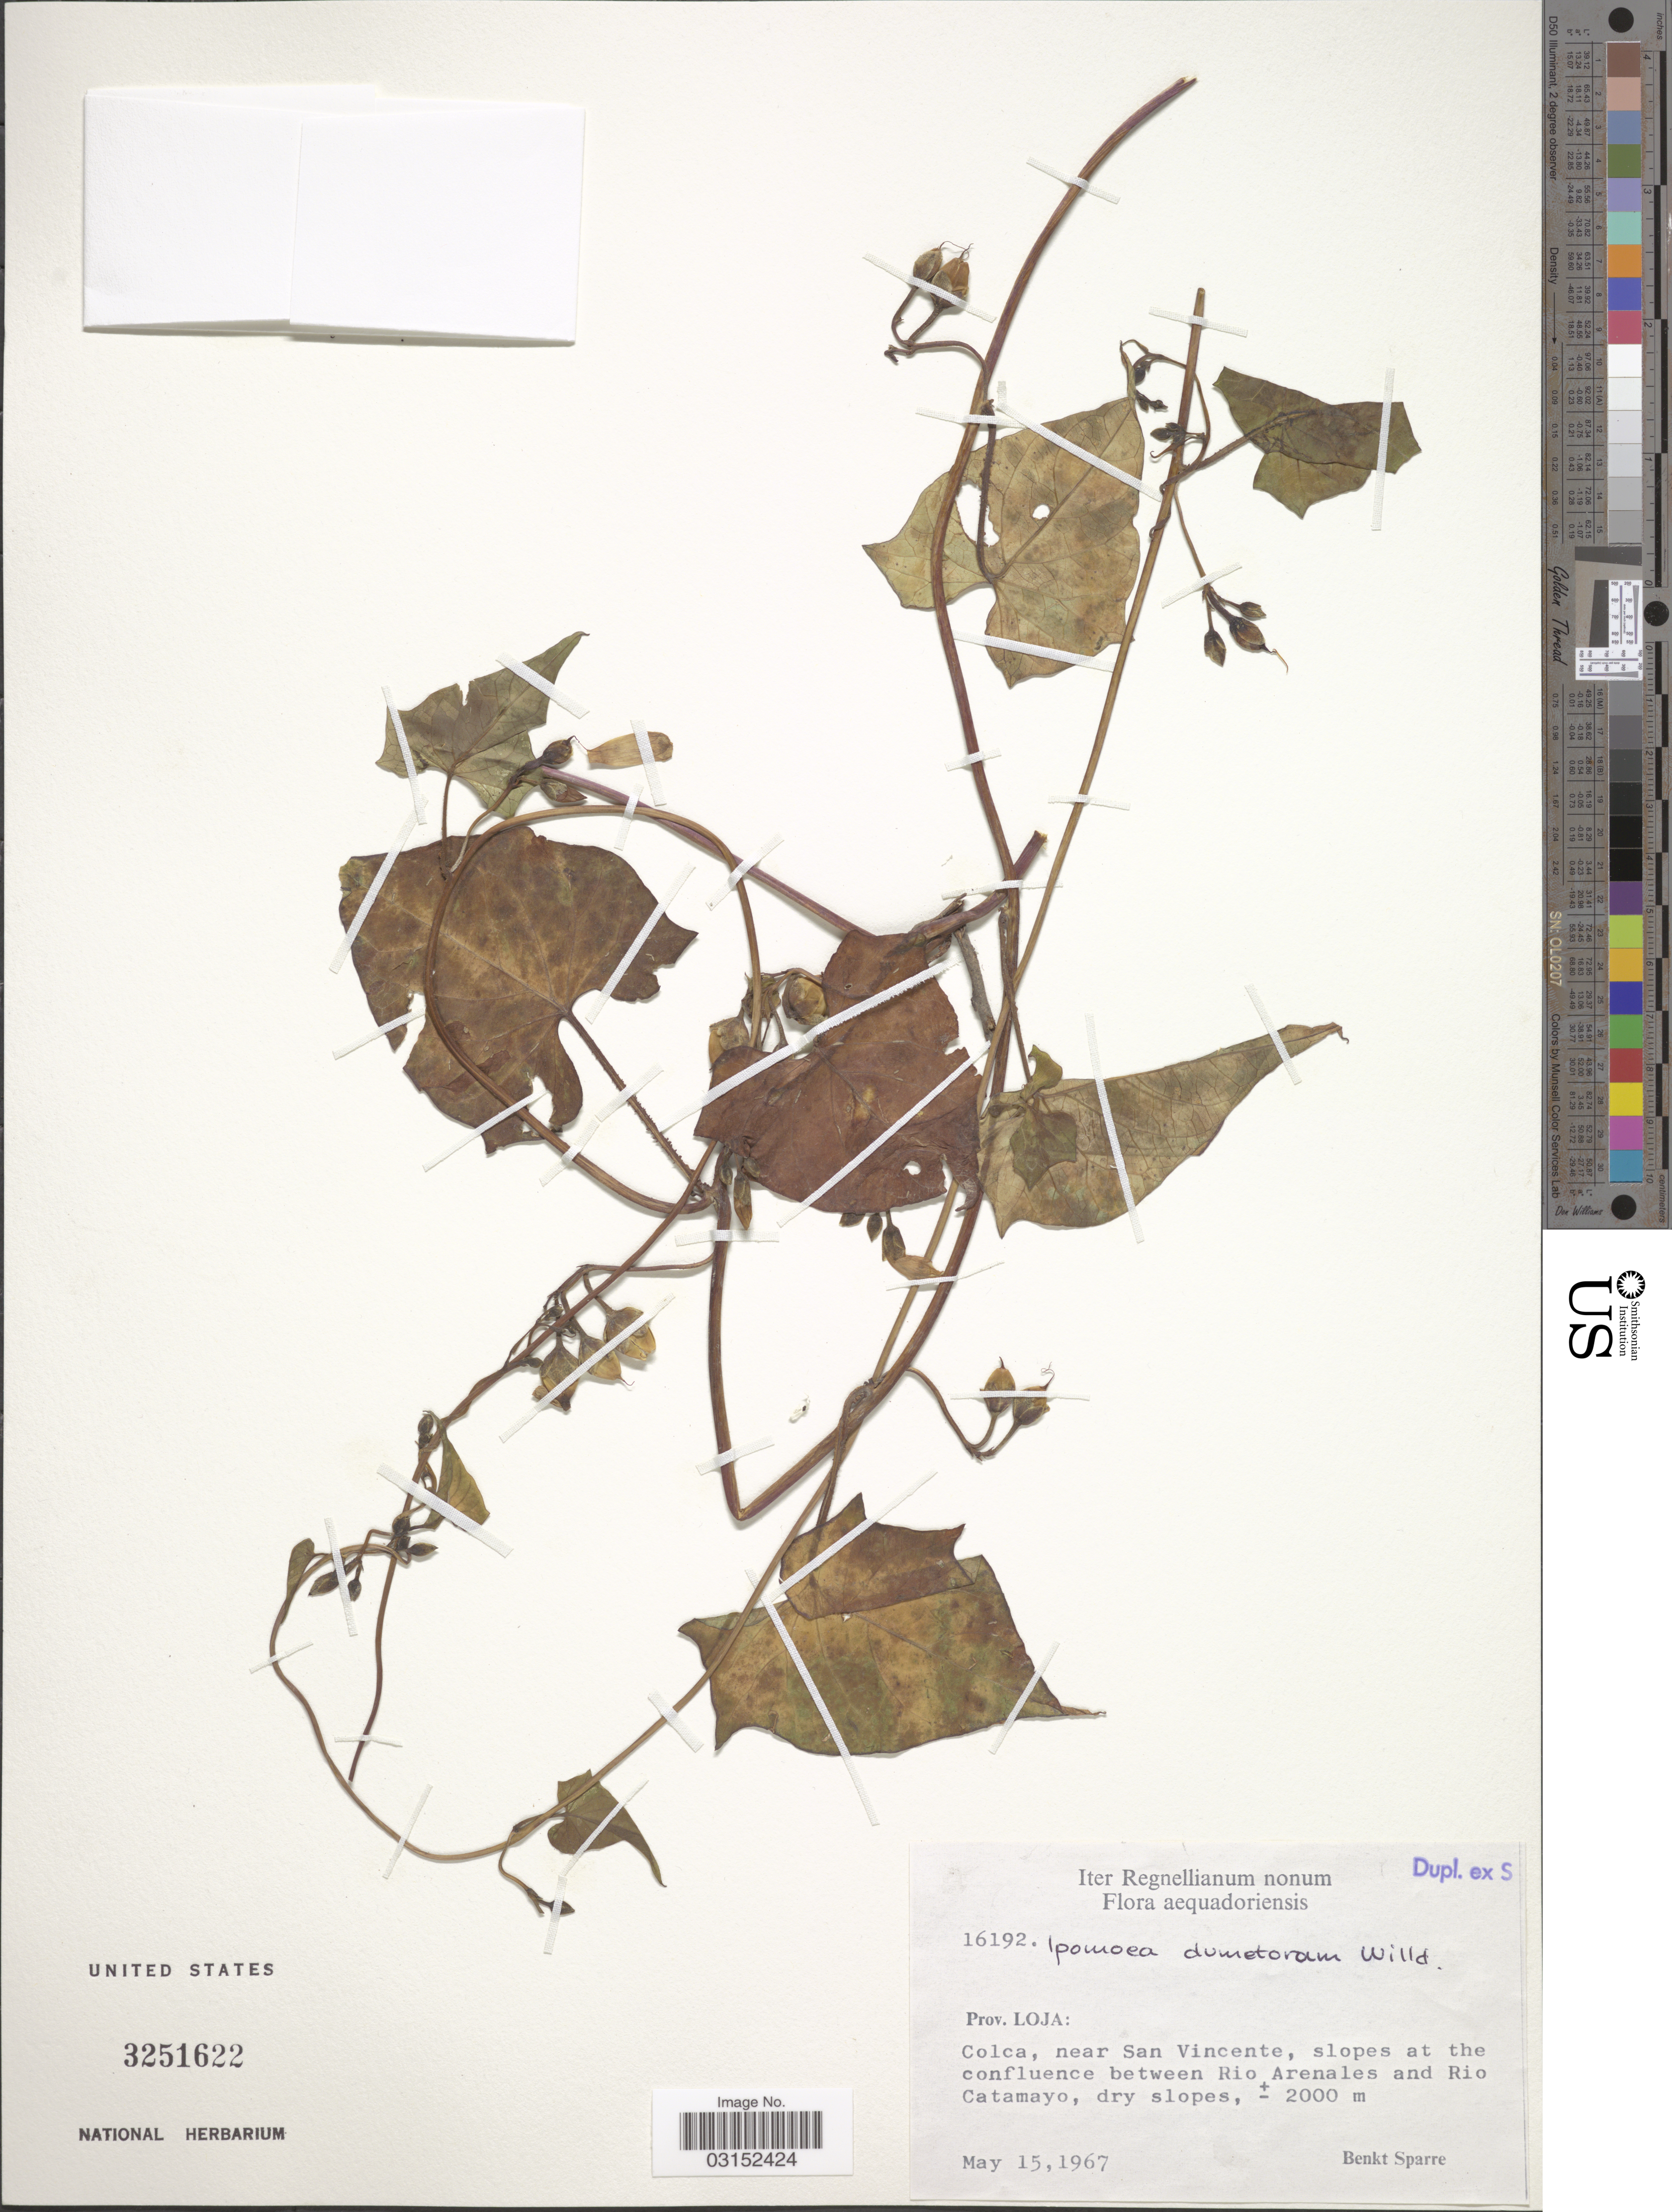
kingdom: Plantae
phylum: Tracheophyta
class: Magnoliopsida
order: Solanales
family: Convolvulaceae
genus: Ipomoea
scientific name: Ipomoea dumetorum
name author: Willd.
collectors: B. Sparre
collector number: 16192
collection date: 1967-05-15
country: Ecuador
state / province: Loja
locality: Colca, near San Vincente, slopes at the confluence between Rio Arenales and Rio Catamayo, dry slopes.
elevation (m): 2000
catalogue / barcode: US 3251622